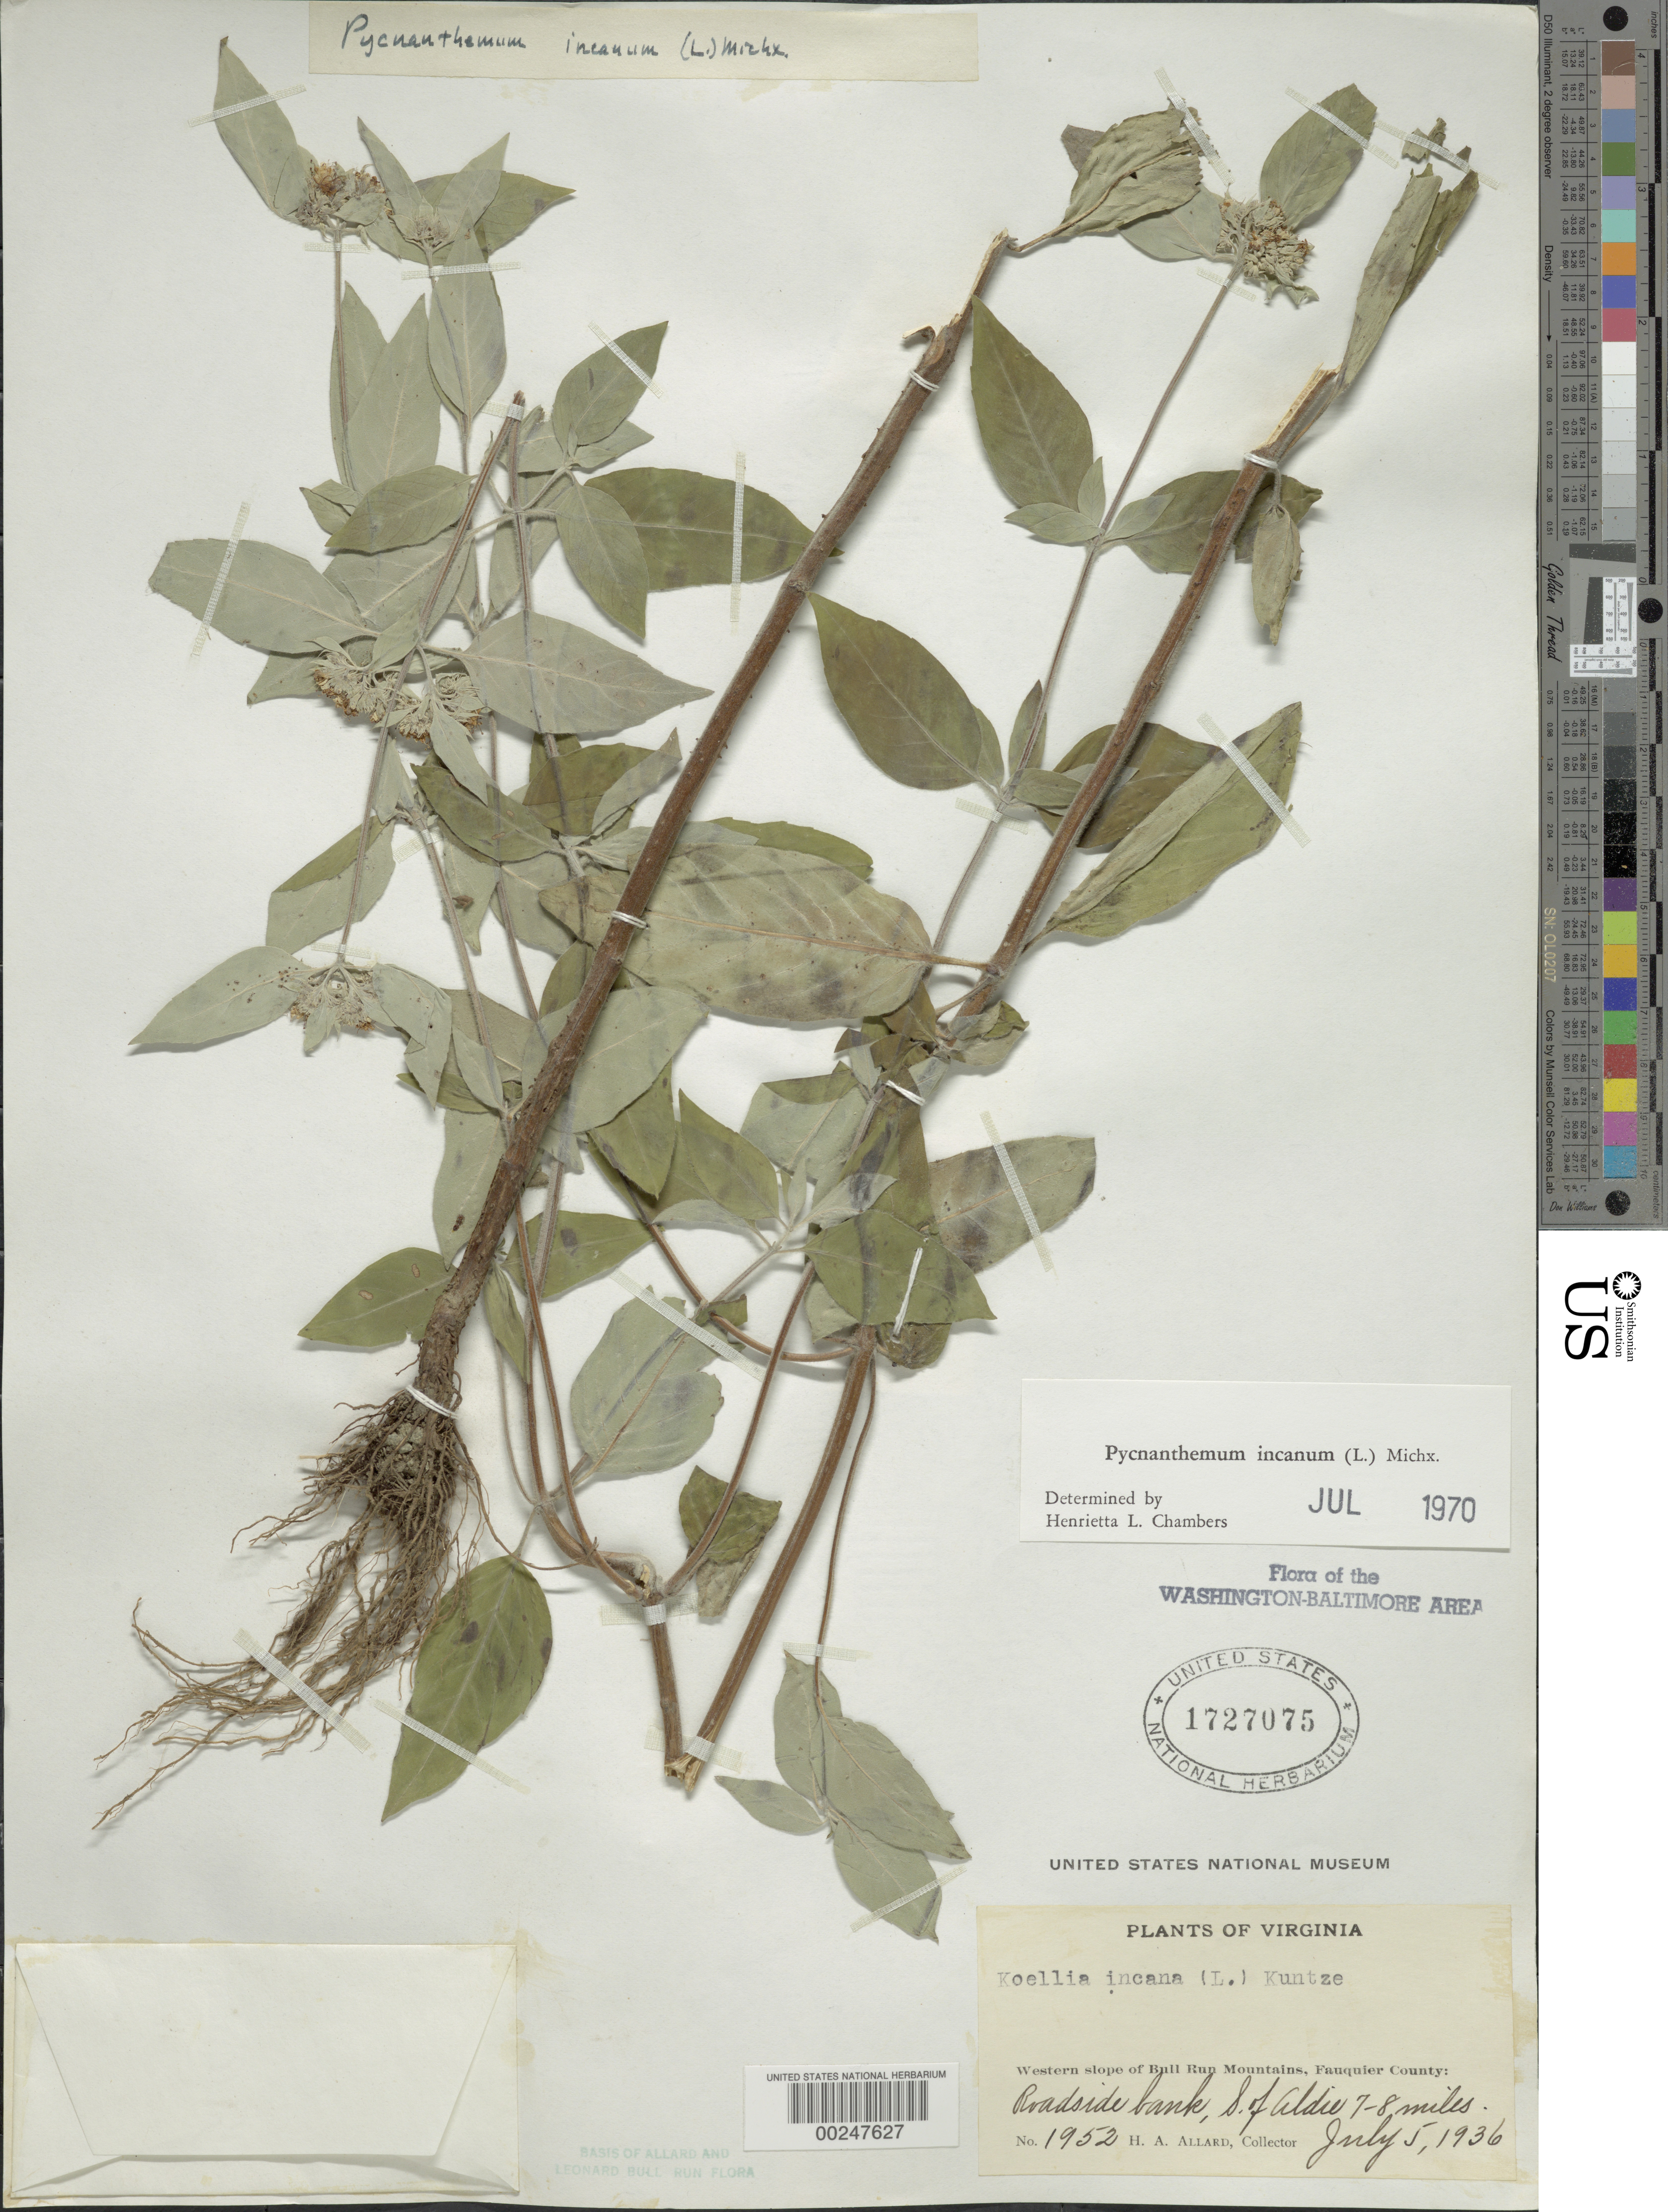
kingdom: Plantae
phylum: Tracheophyta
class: Magnoliopsida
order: Lamiales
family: Lamiaceae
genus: Pycnanthemum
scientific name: Pycnanthemum incanum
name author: (L.) Michx.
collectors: H. A. Allard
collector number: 1952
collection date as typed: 05 Jul 1936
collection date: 1936-07-05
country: United States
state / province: Virginia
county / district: Fauquier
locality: Western slope of Bull Run Mt, south of Aldie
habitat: Roadside bank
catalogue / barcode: US 1727075